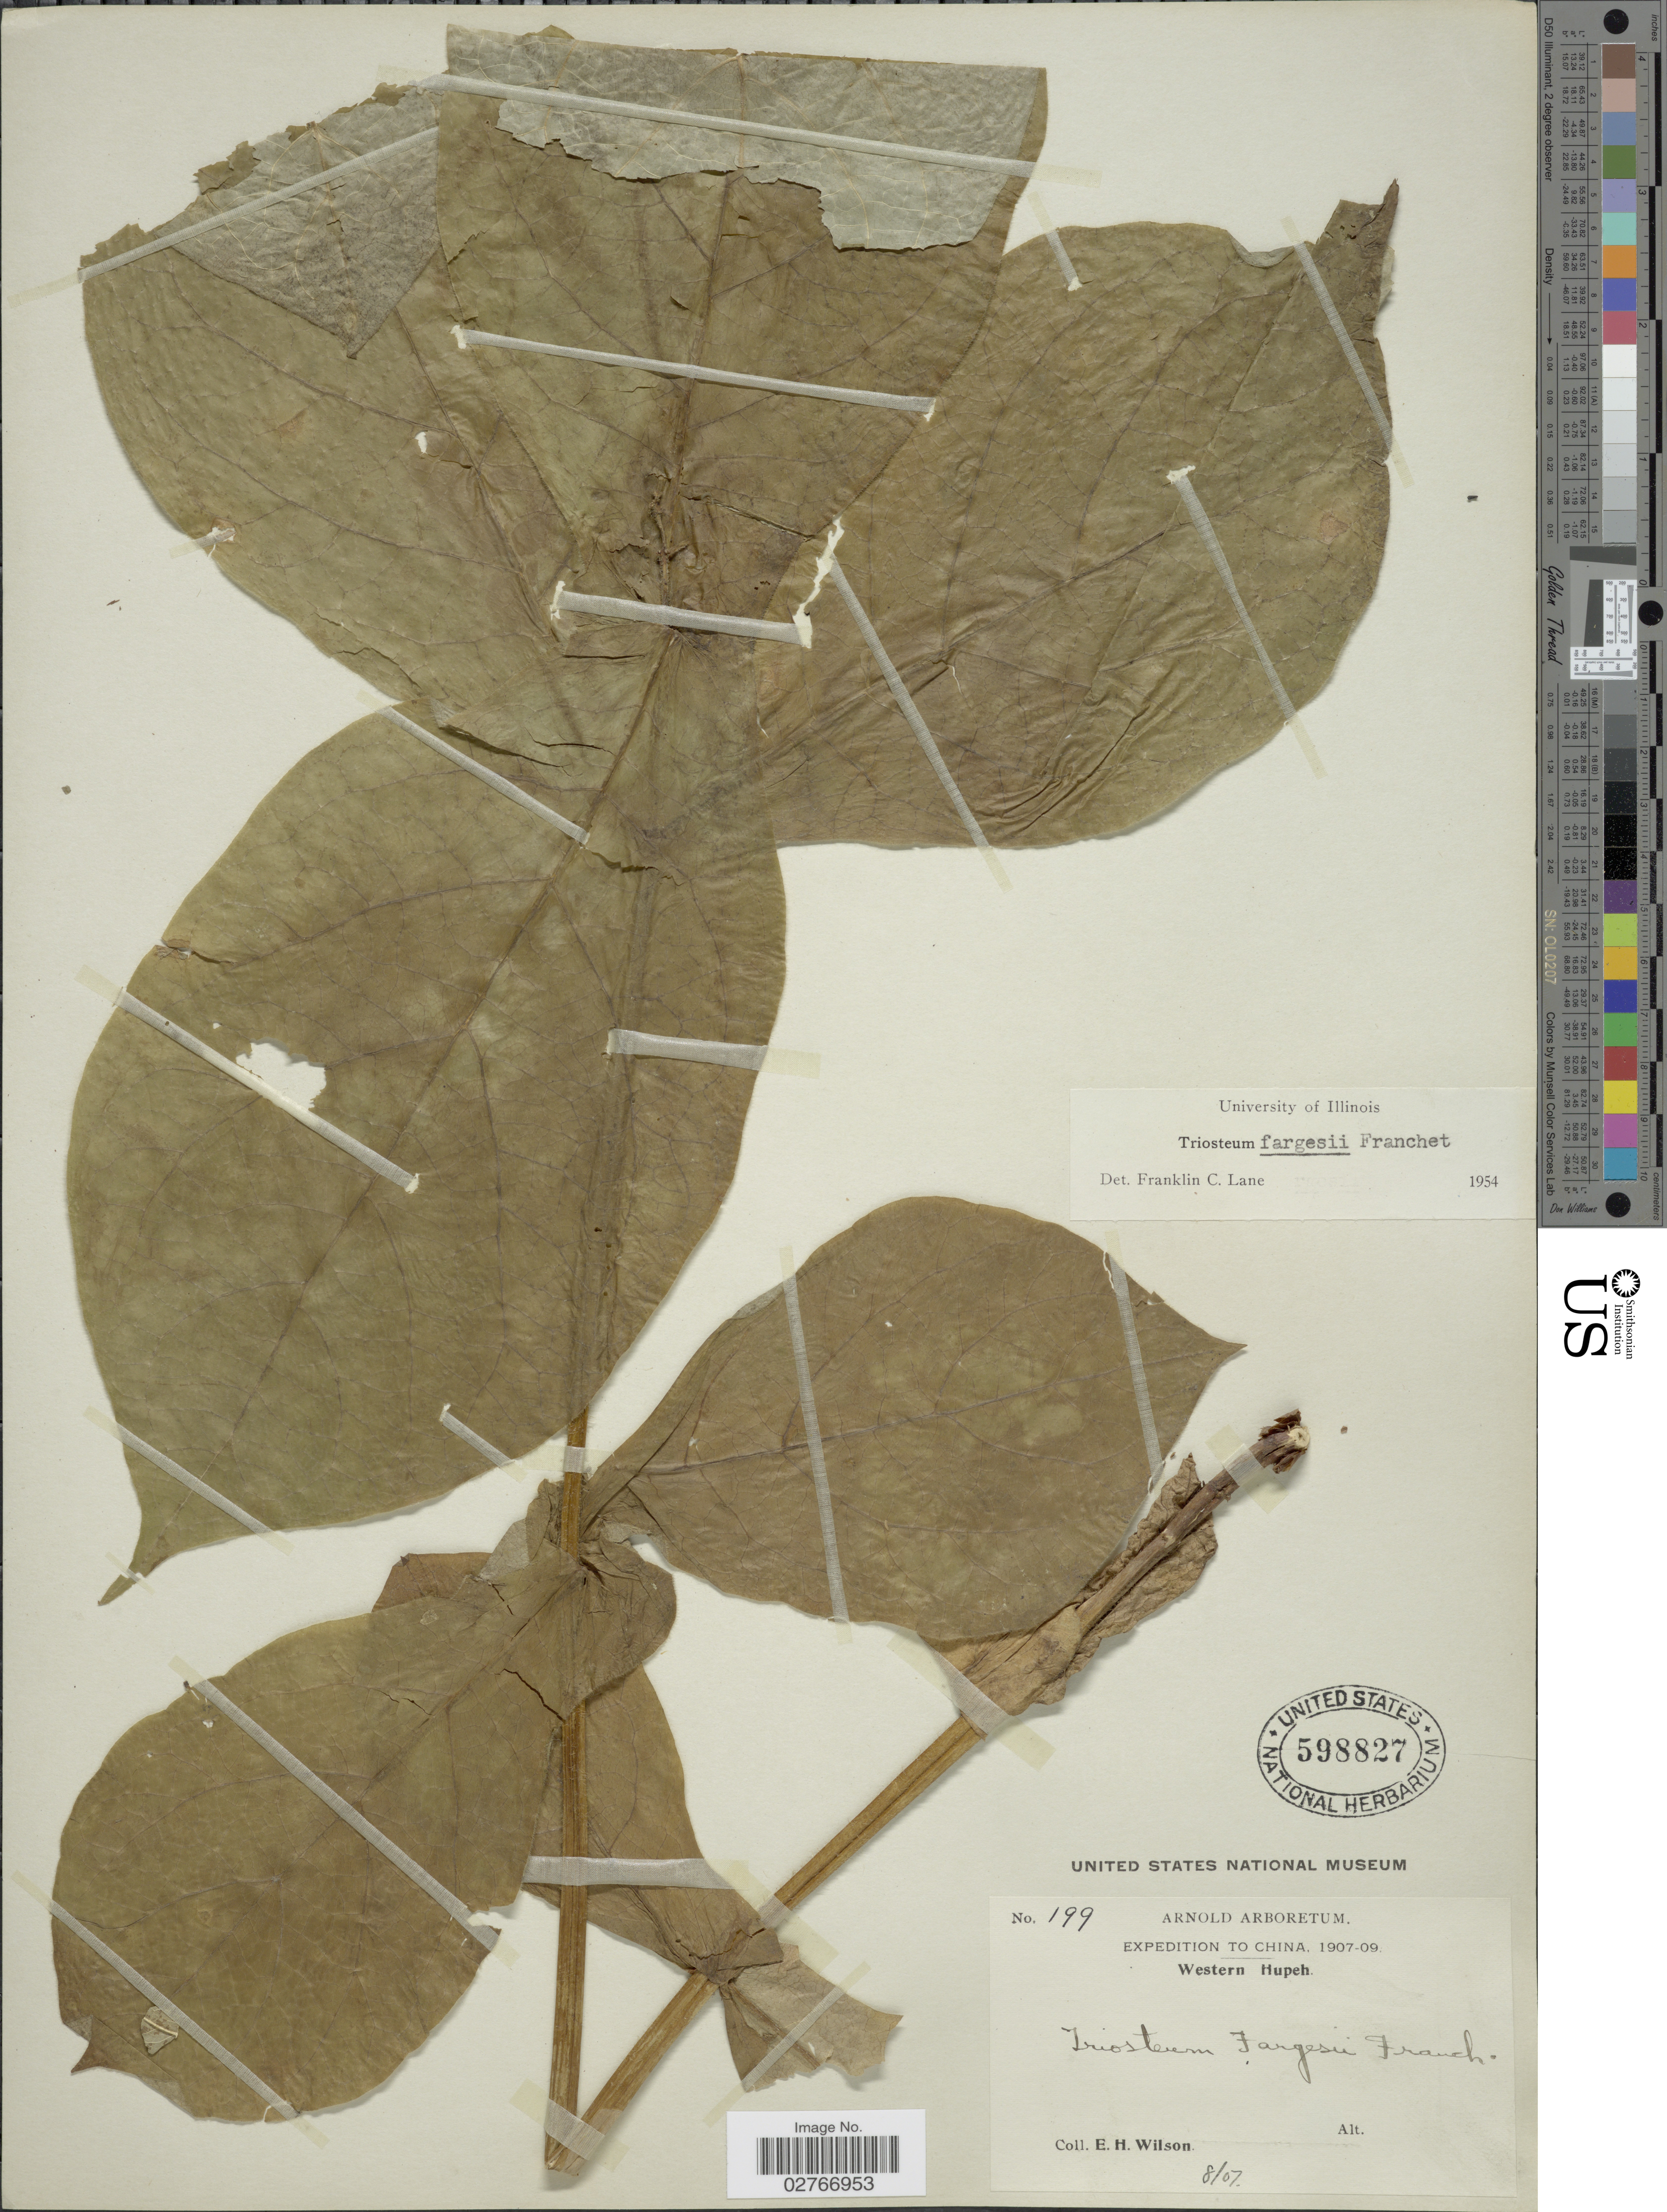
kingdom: Plantae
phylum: Tracheophyta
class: Magnoliopsida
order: Dipsacales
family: Caprifoliaceae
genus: Triosteum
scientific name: Triosteum fargesii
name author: Franch.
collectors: E. Wilson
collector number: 199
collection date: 1907-08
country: China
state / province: Hubei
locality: Western Hupeh.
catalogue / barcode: US 598827